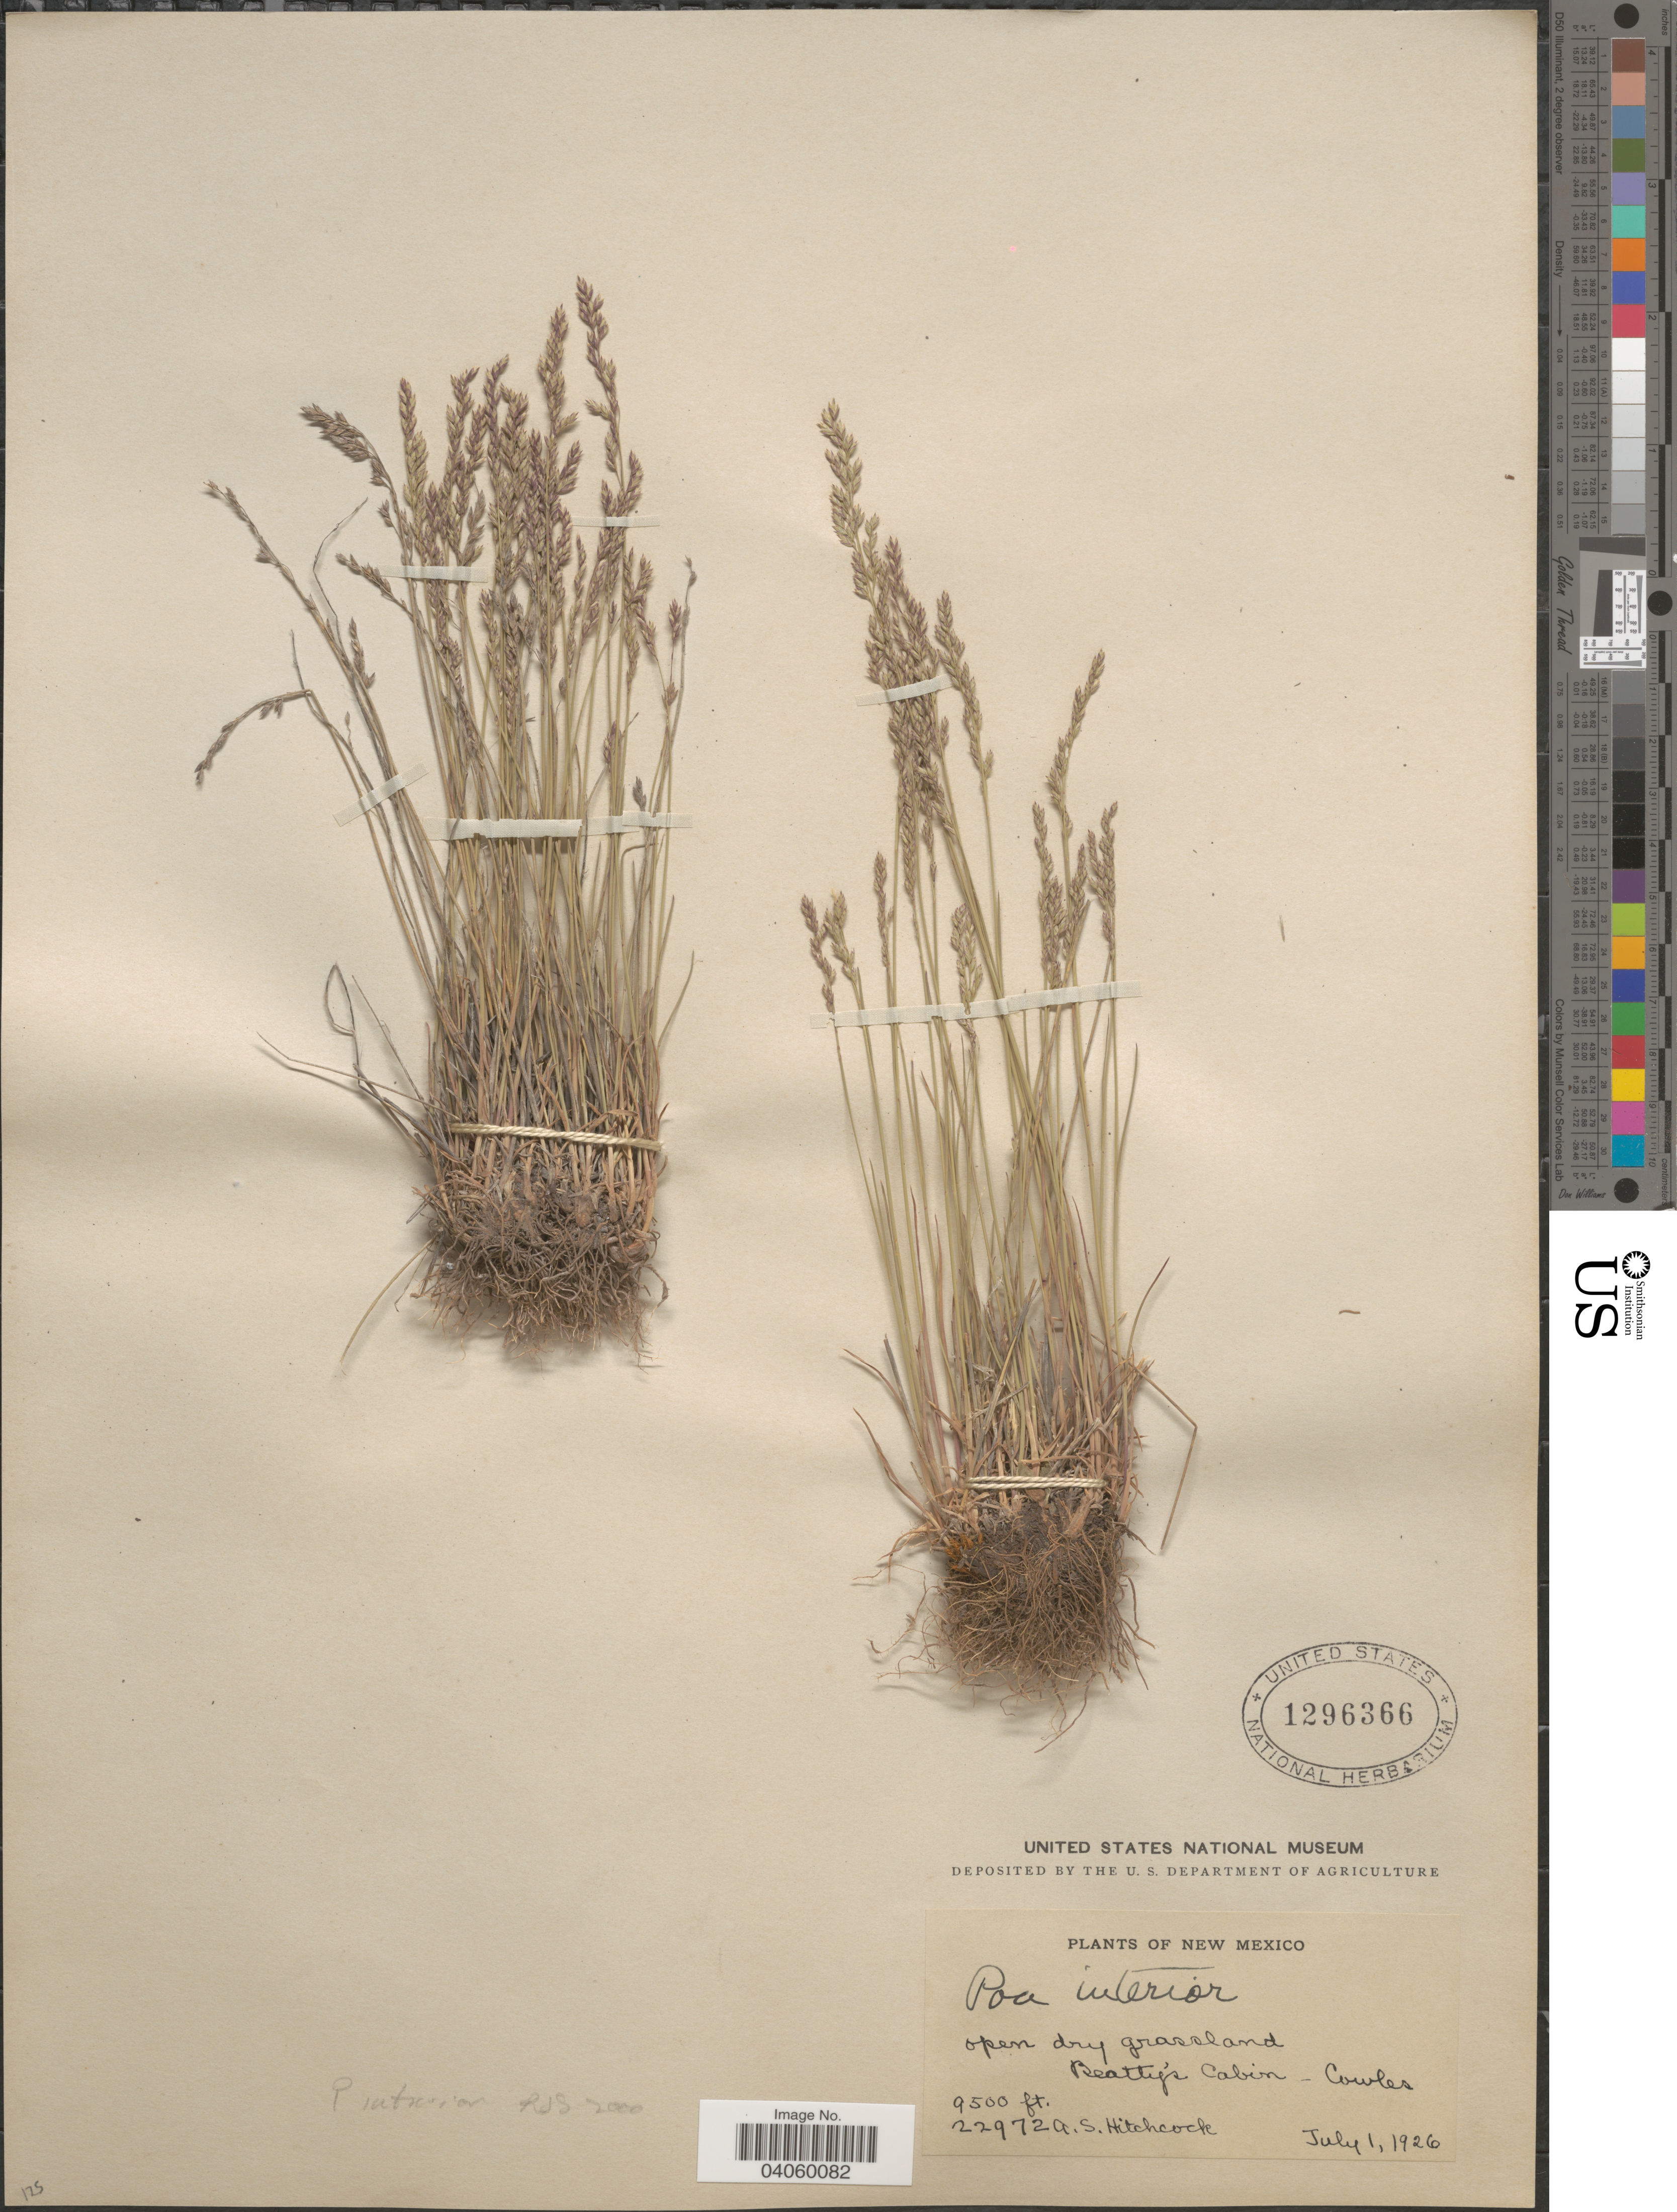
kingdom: Plantae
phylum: Tracheophyta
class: Liliopsida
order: Poales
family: Poaceae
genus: Poa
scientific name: Poa interior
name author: Rydb.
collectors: A. S. Hitchcock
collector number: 22972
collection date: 1926-07-01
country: United States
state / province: New Mexico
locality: Beatty's Cabin - Cowles.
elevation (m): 2896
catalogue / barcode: US 1296366